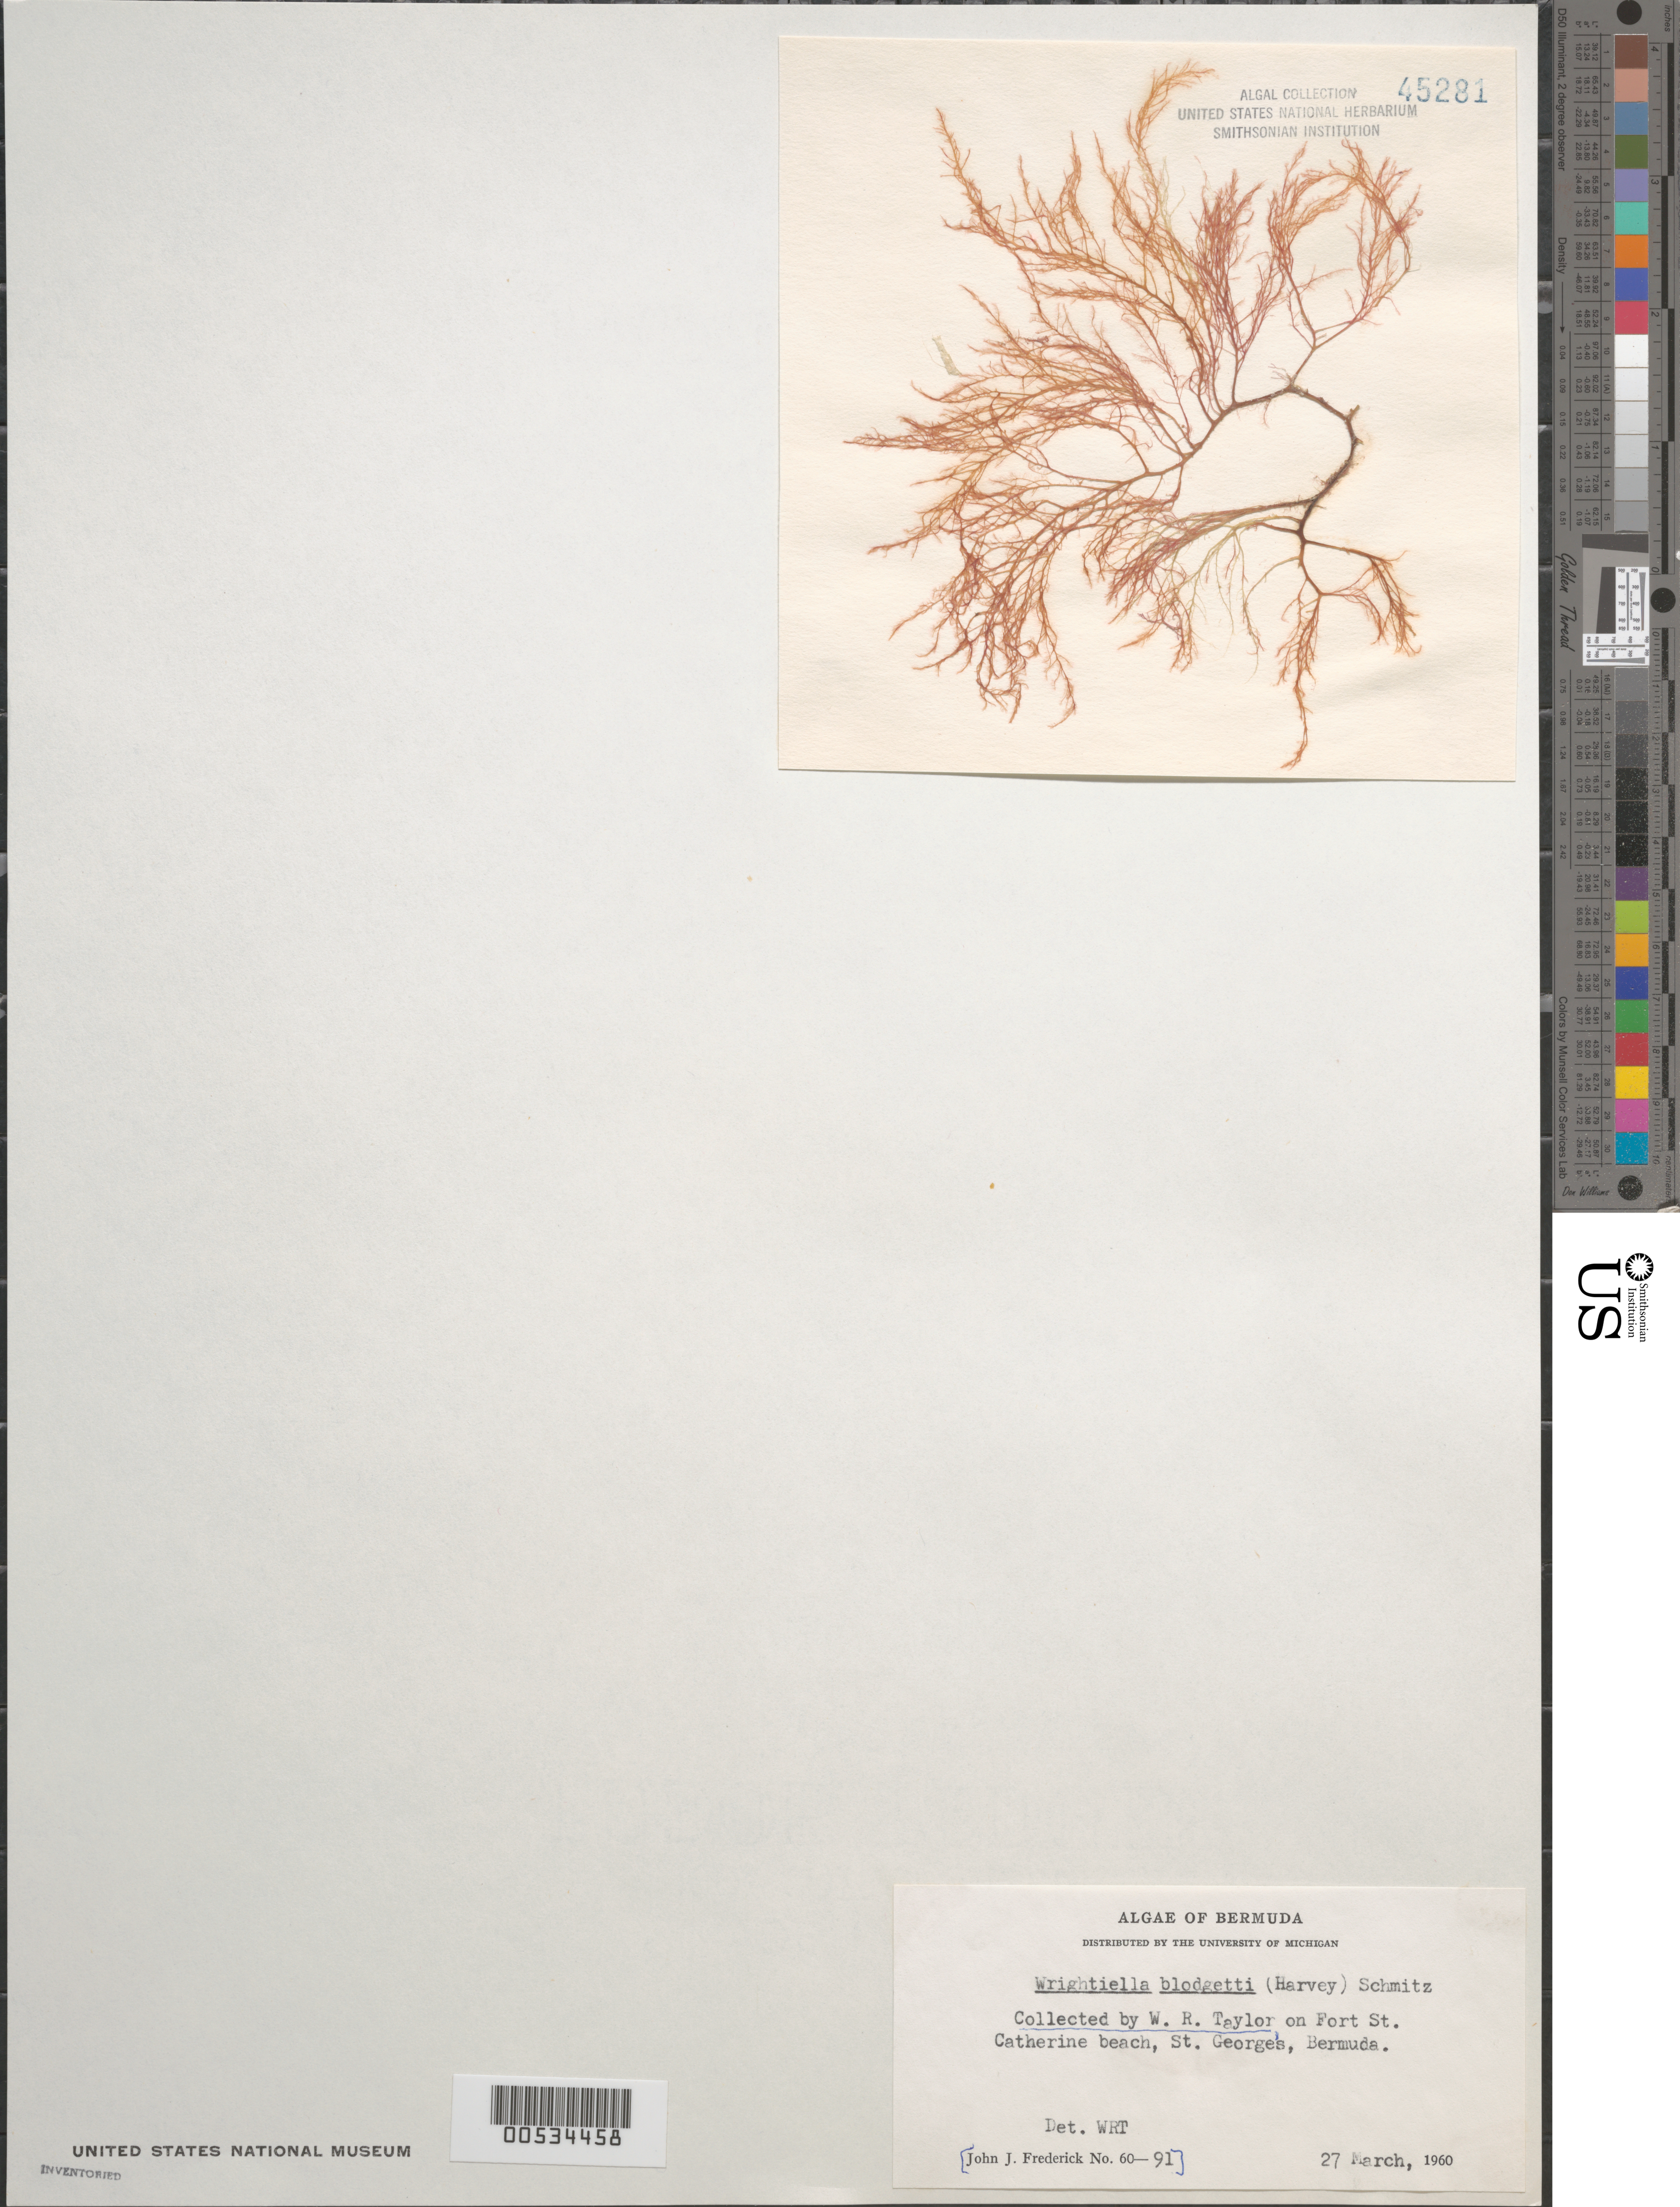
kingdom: Plantae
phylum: Rhodophyta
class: Florideophyceae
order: Ceramiales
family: Rhodomelaceae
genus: Wrightiella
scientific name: Wrightiella blodgettii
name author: (Harv.) F. Schmitz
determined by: Taylor, William R.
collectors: W. R. Taylor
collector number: Jjf 60-91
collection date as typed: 27 Mar 1960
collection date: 1960-03-27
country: Bermuda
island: St. George's Island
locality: Fort St. Catherine Beach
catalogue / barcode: US 45281